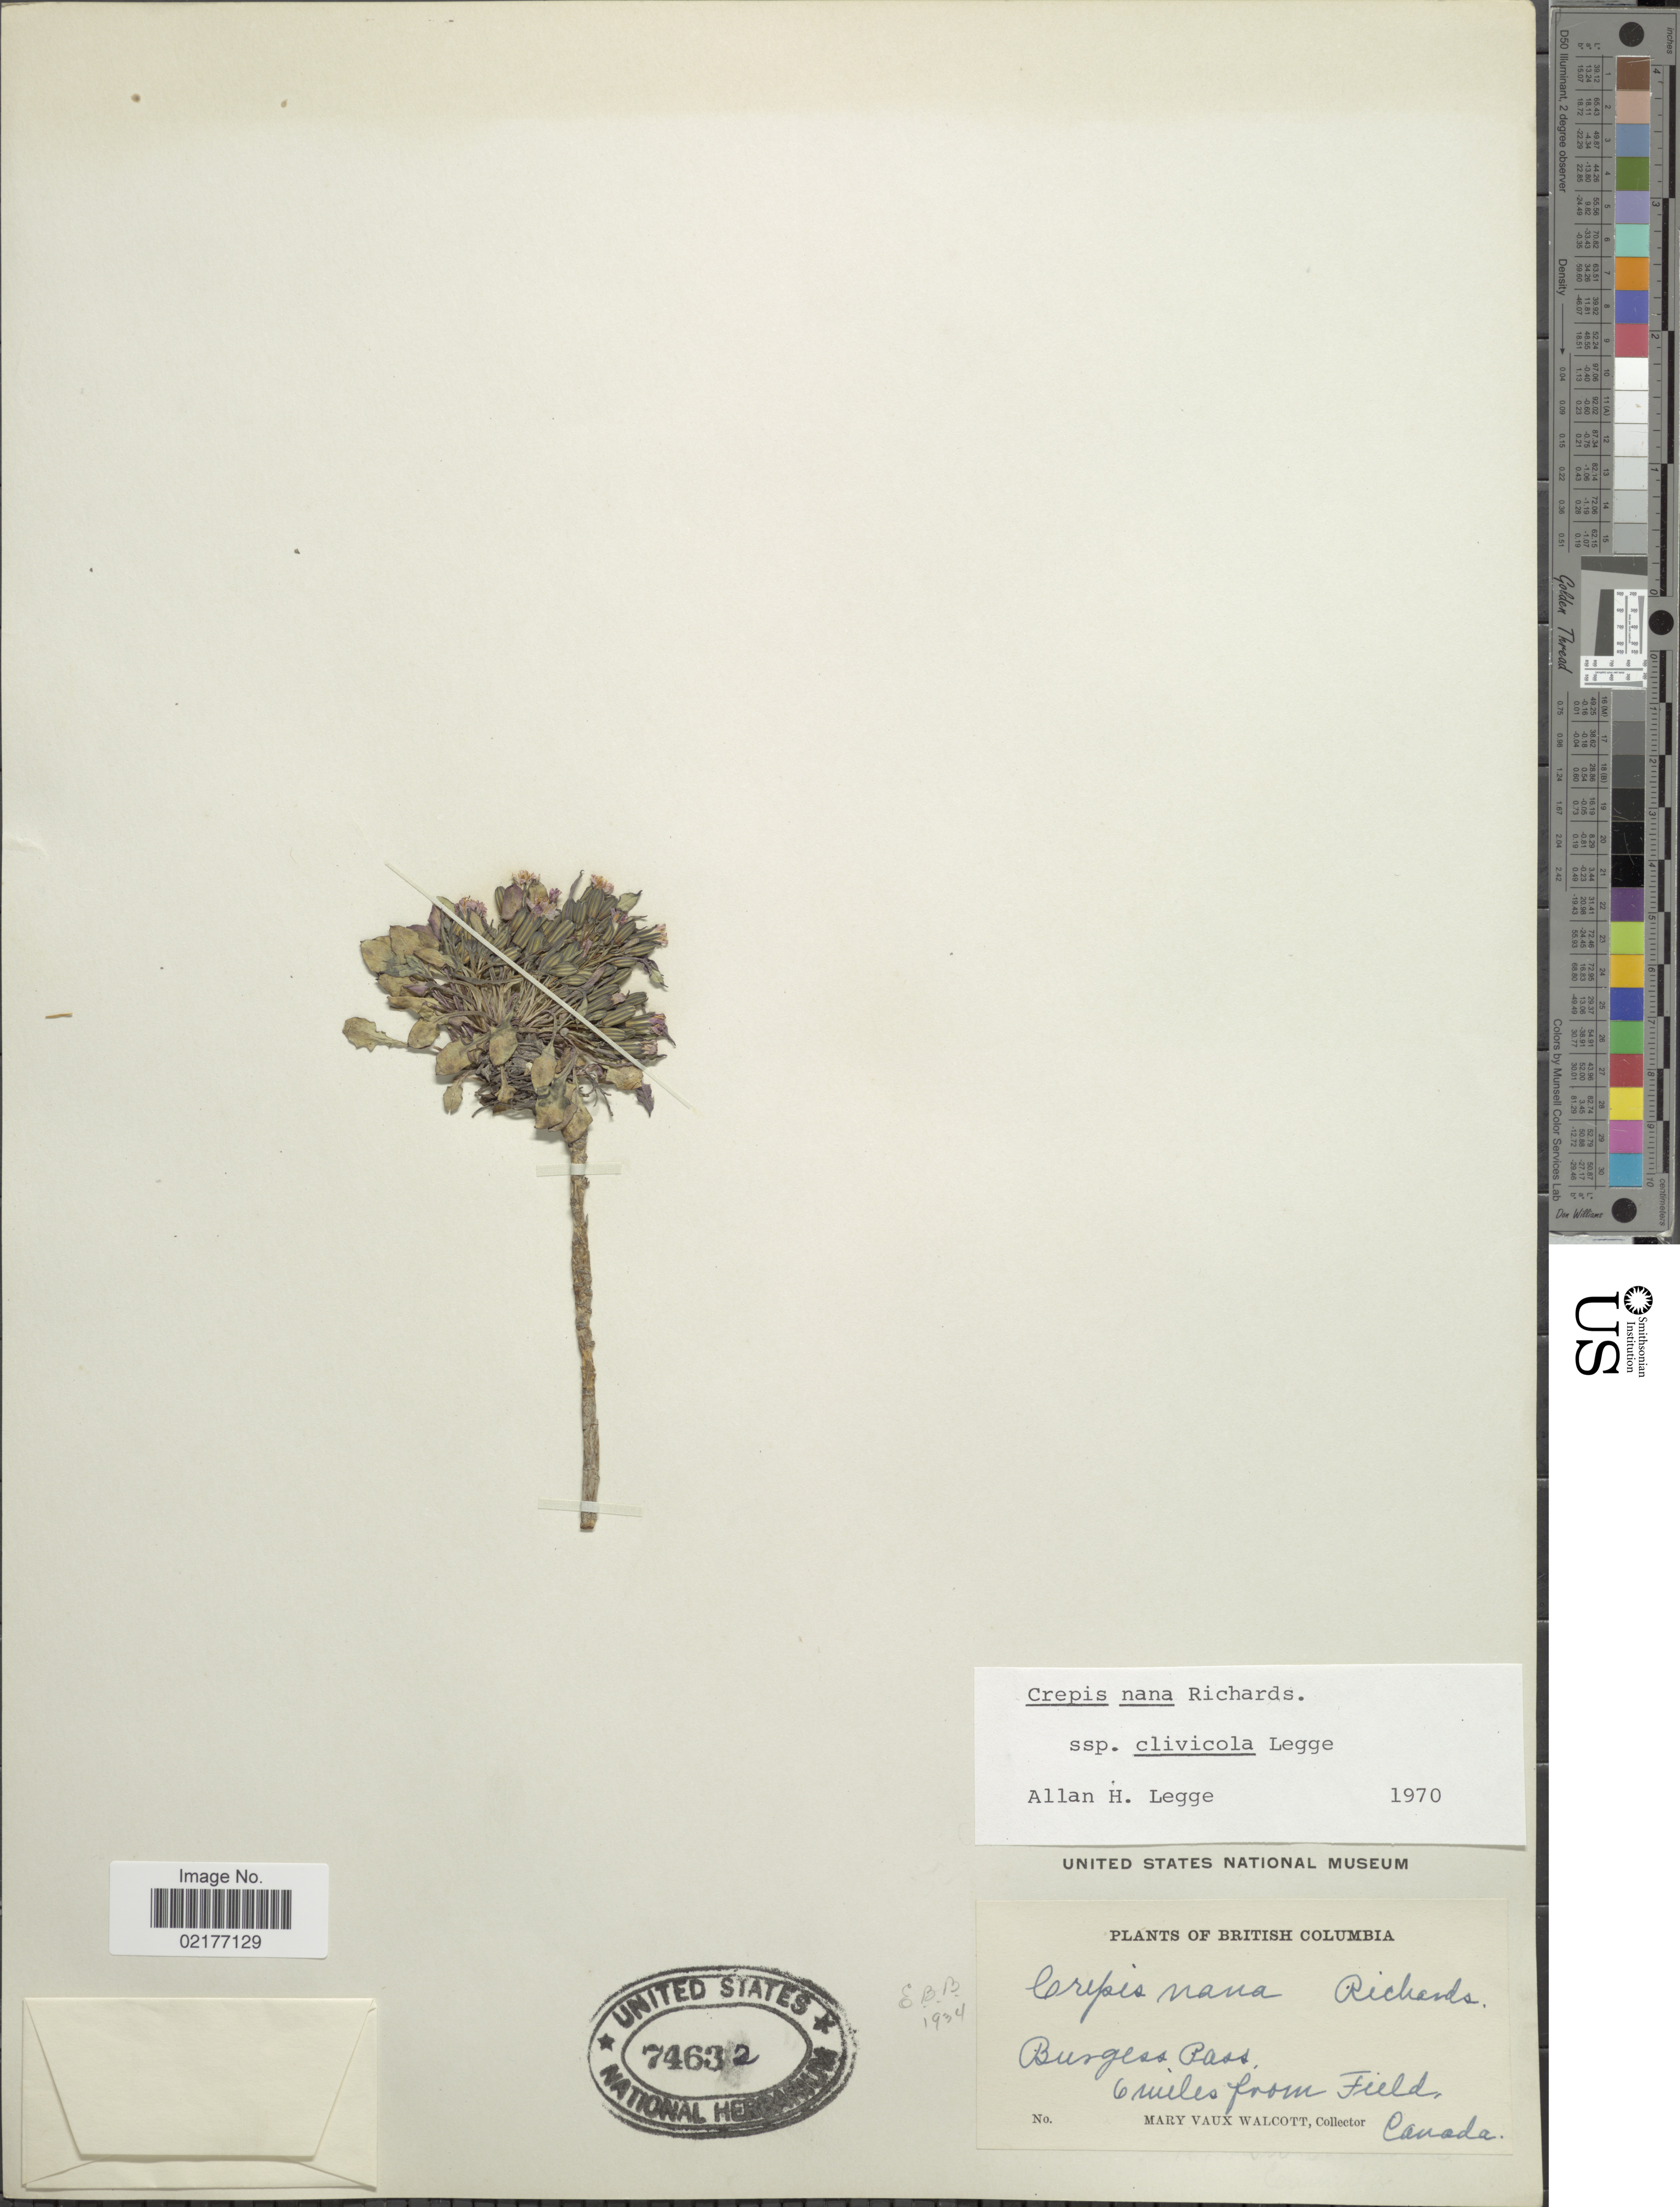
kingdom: Plantae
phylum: Tracheophyta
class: Magnoliopsida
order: Asterales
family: Asteraceae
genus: Askellia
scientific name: Askellia pygmaea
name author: (Ledeb.) Sennikov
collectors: M. Walcott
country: Canada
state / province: British Columbia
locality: Burgess Pass, 6 miles from Field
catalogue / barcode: US 74632